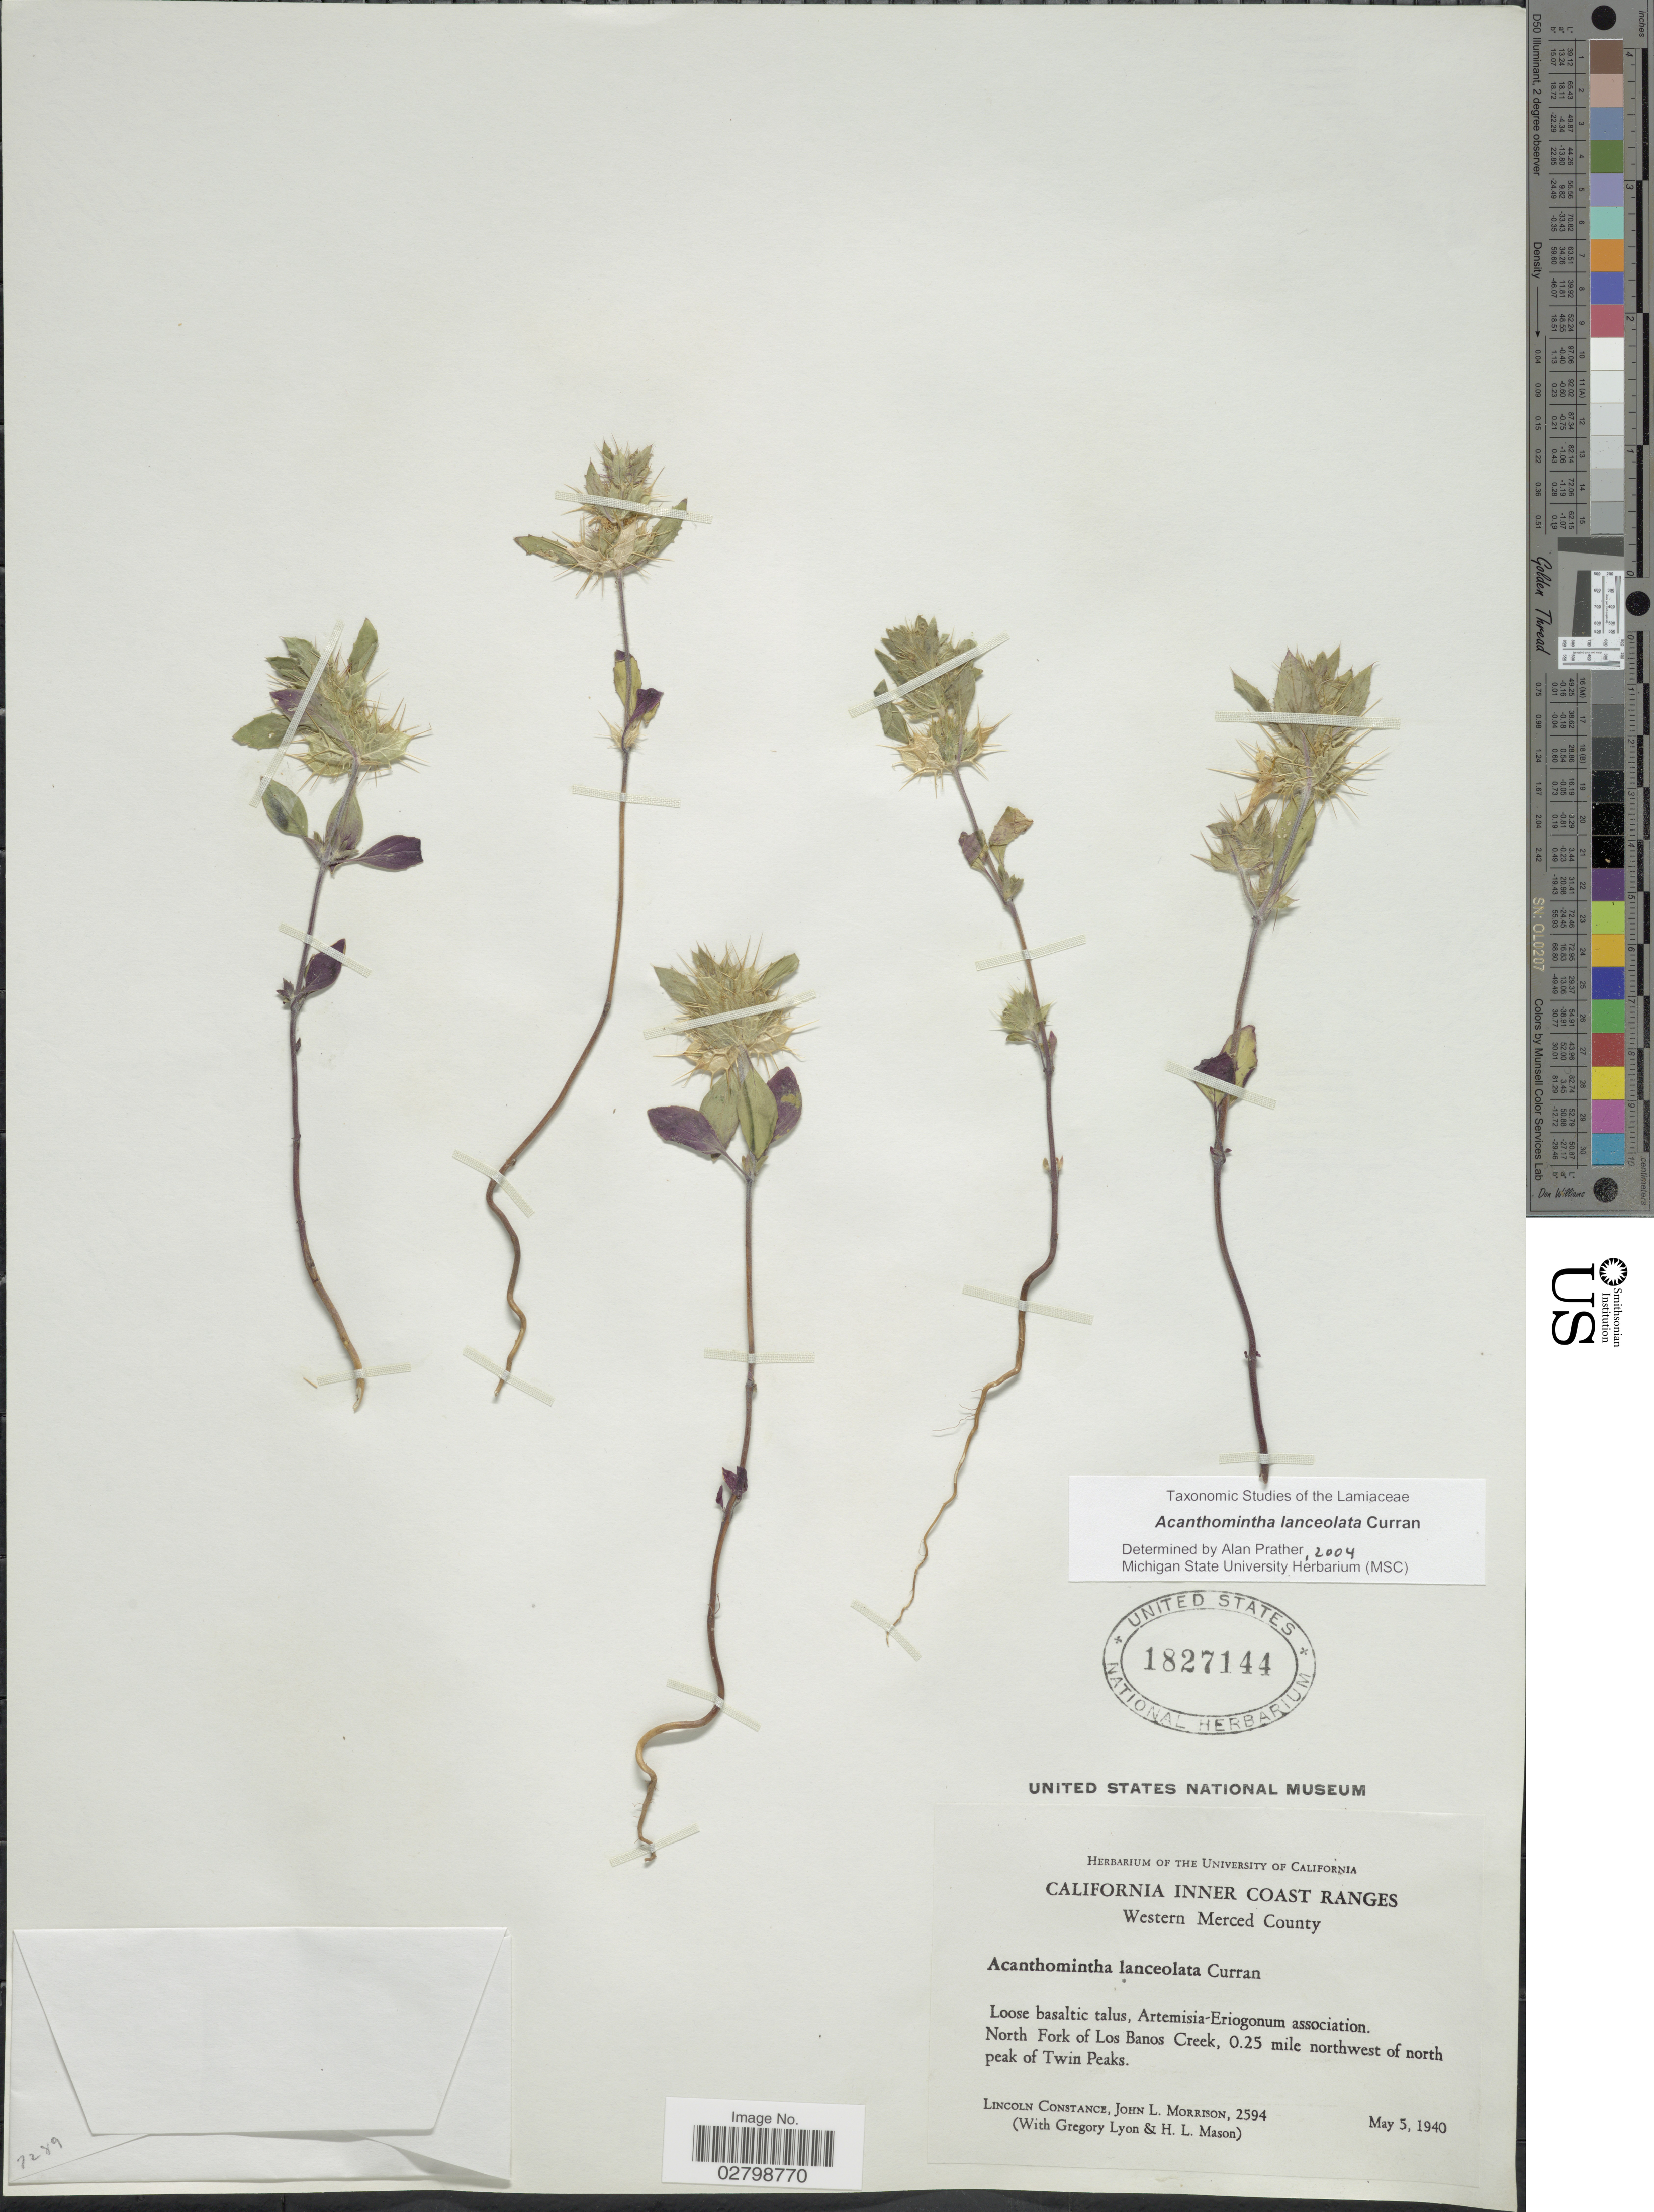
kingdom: Plantae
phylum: Tracheophyta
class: Magnoliopsida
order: Lamiales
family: Lamiaceae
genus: Acanthomintha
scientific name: Acanthomintha lanceolata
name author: Curran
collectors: L. Constance, J. Morrison, G. Lyon & H. L. Mason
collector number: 2594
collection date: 1940-05-05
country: United States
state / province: California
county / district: Merced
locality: California inner Coast Ranges, Western Merced County, North Fork of Los Banos Creek, 0.25 mile northwest of north peak of Twin Peaks.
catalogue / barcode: US 1827144